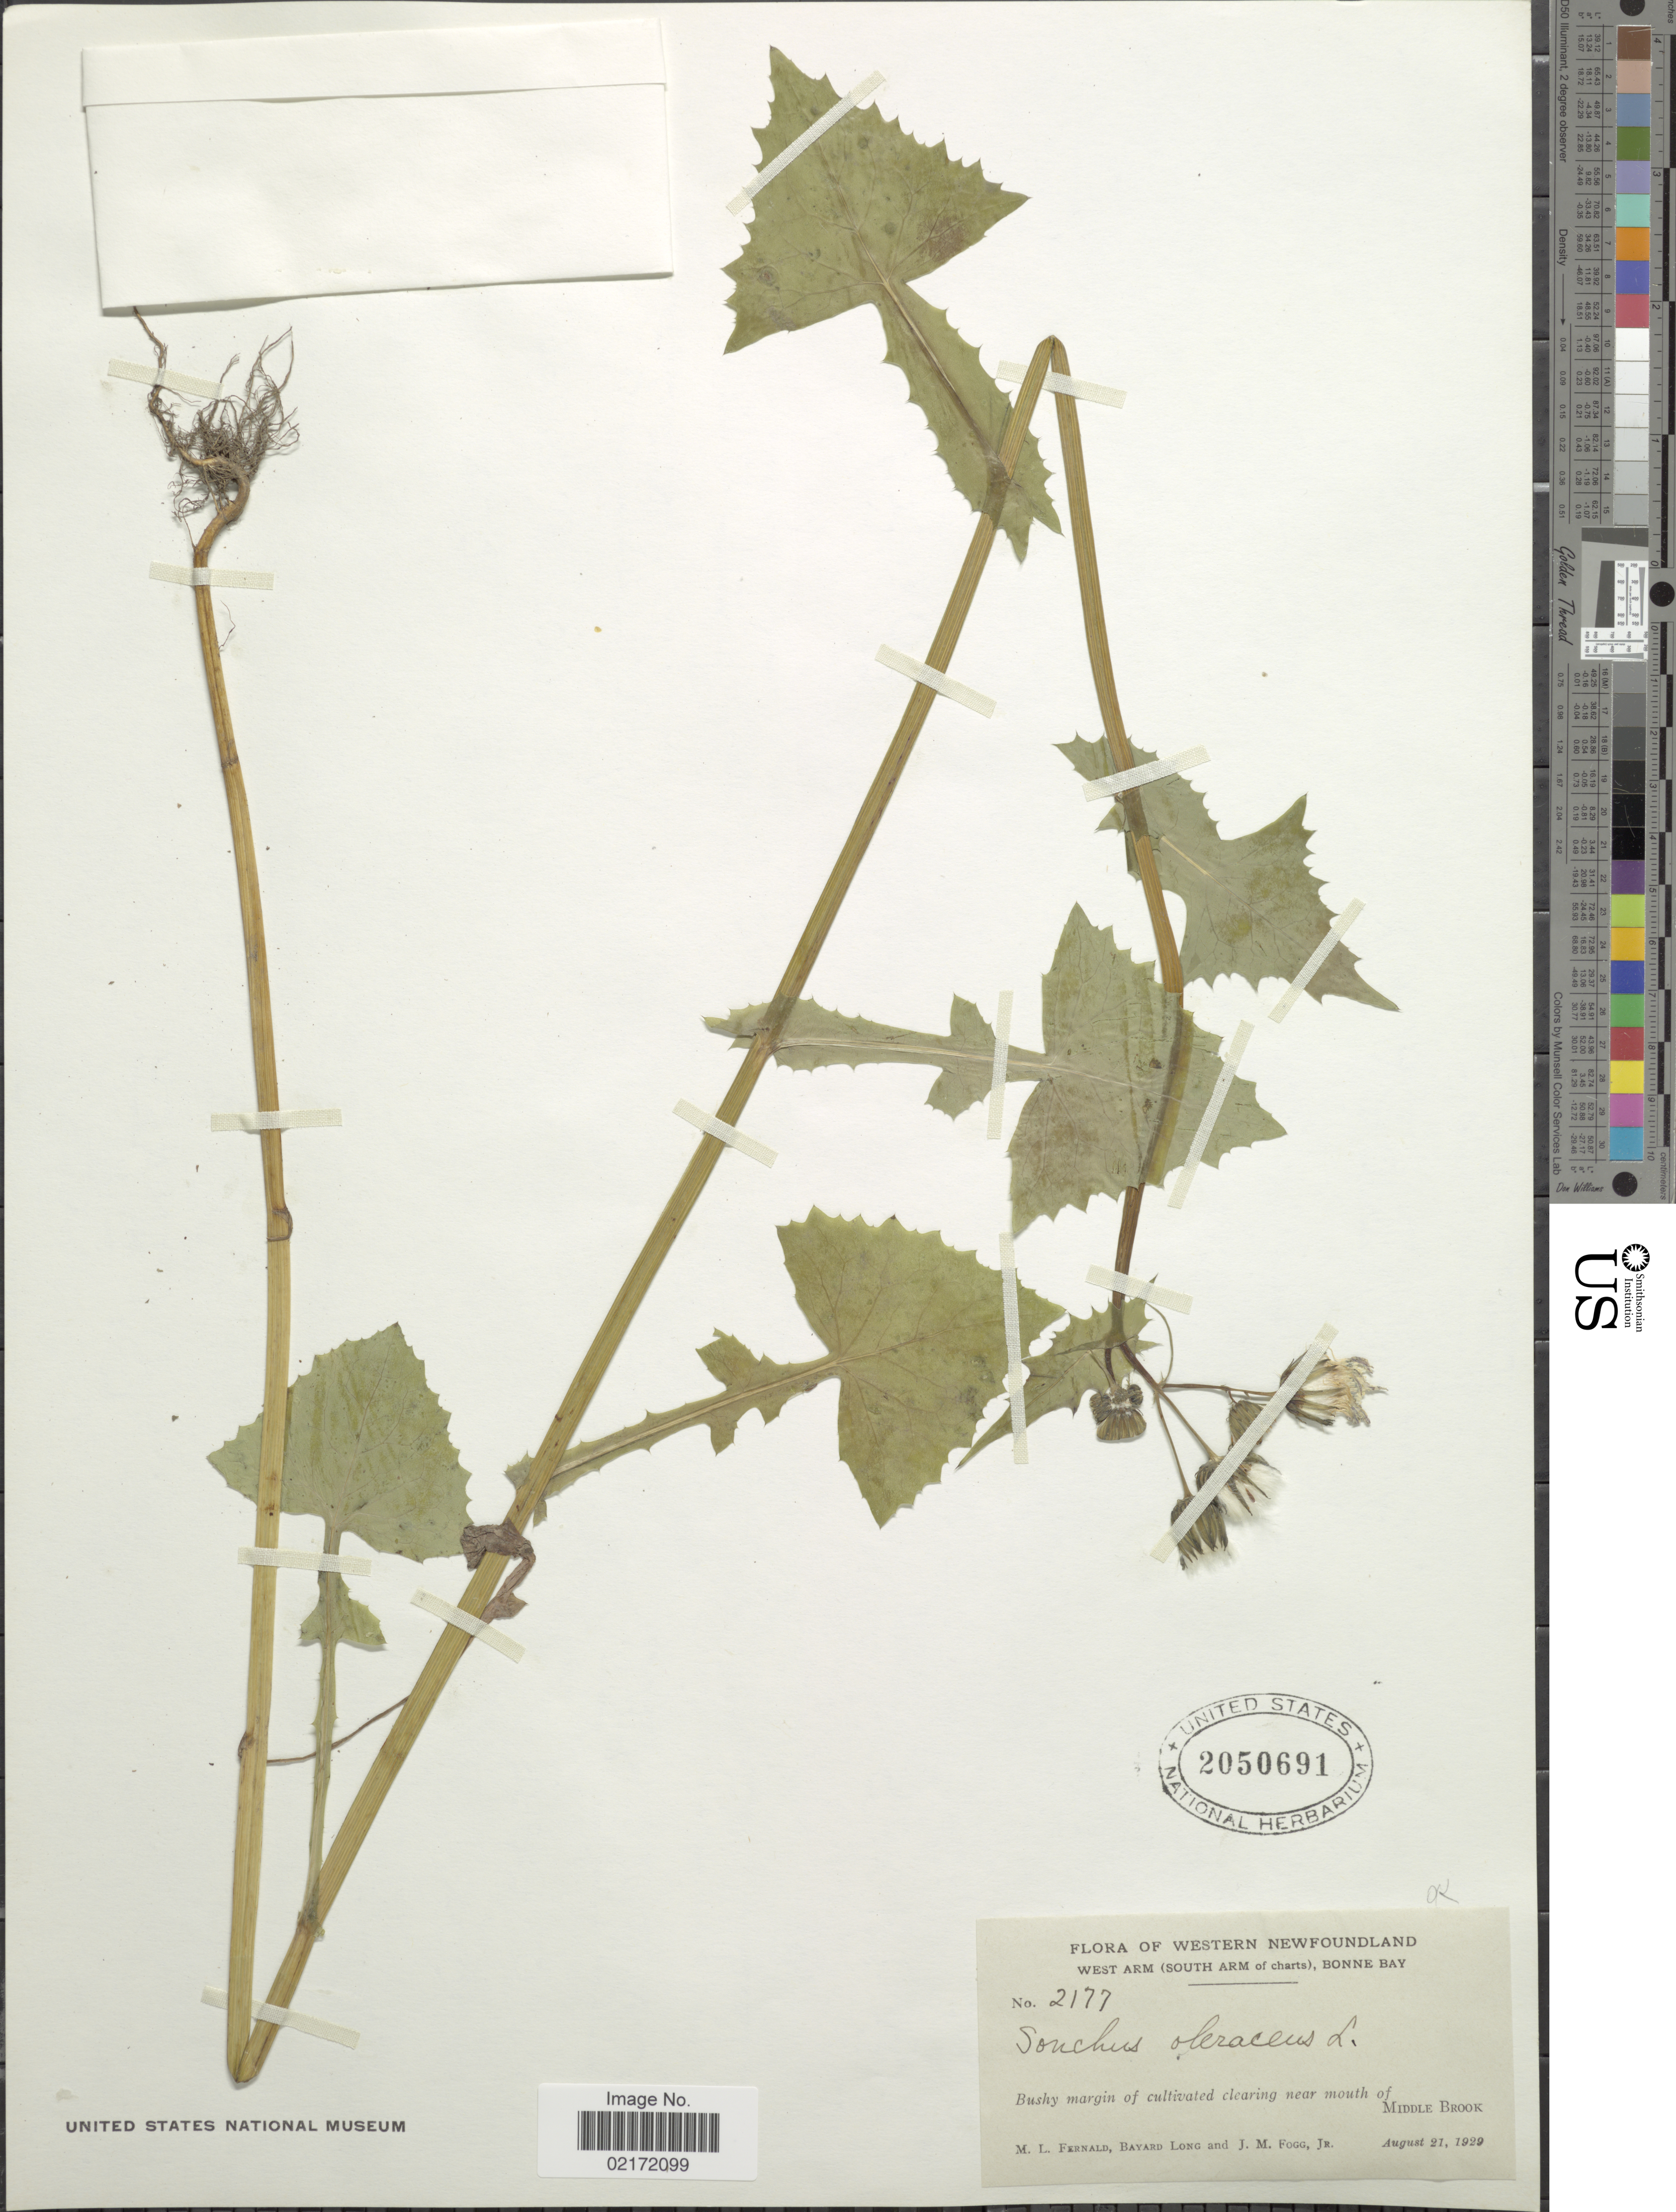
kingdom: Plantae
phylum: Tracheophyta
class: Magnoliopsida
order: Asterales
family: Asteraceae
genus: Sonchus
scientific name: Sonchus oleraceus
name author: L.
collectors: M. L. Fernald, B. Long & J. Fogg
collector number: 2177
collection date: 1929-08-21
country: Canada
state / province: Newfoundland and Labrador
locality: Western Newfoundland. West Arm (South Arm of charts), Bonne Bay. Bushy margin of cultivated clearing near mouth of Middle Brook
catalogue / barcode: US 2050691